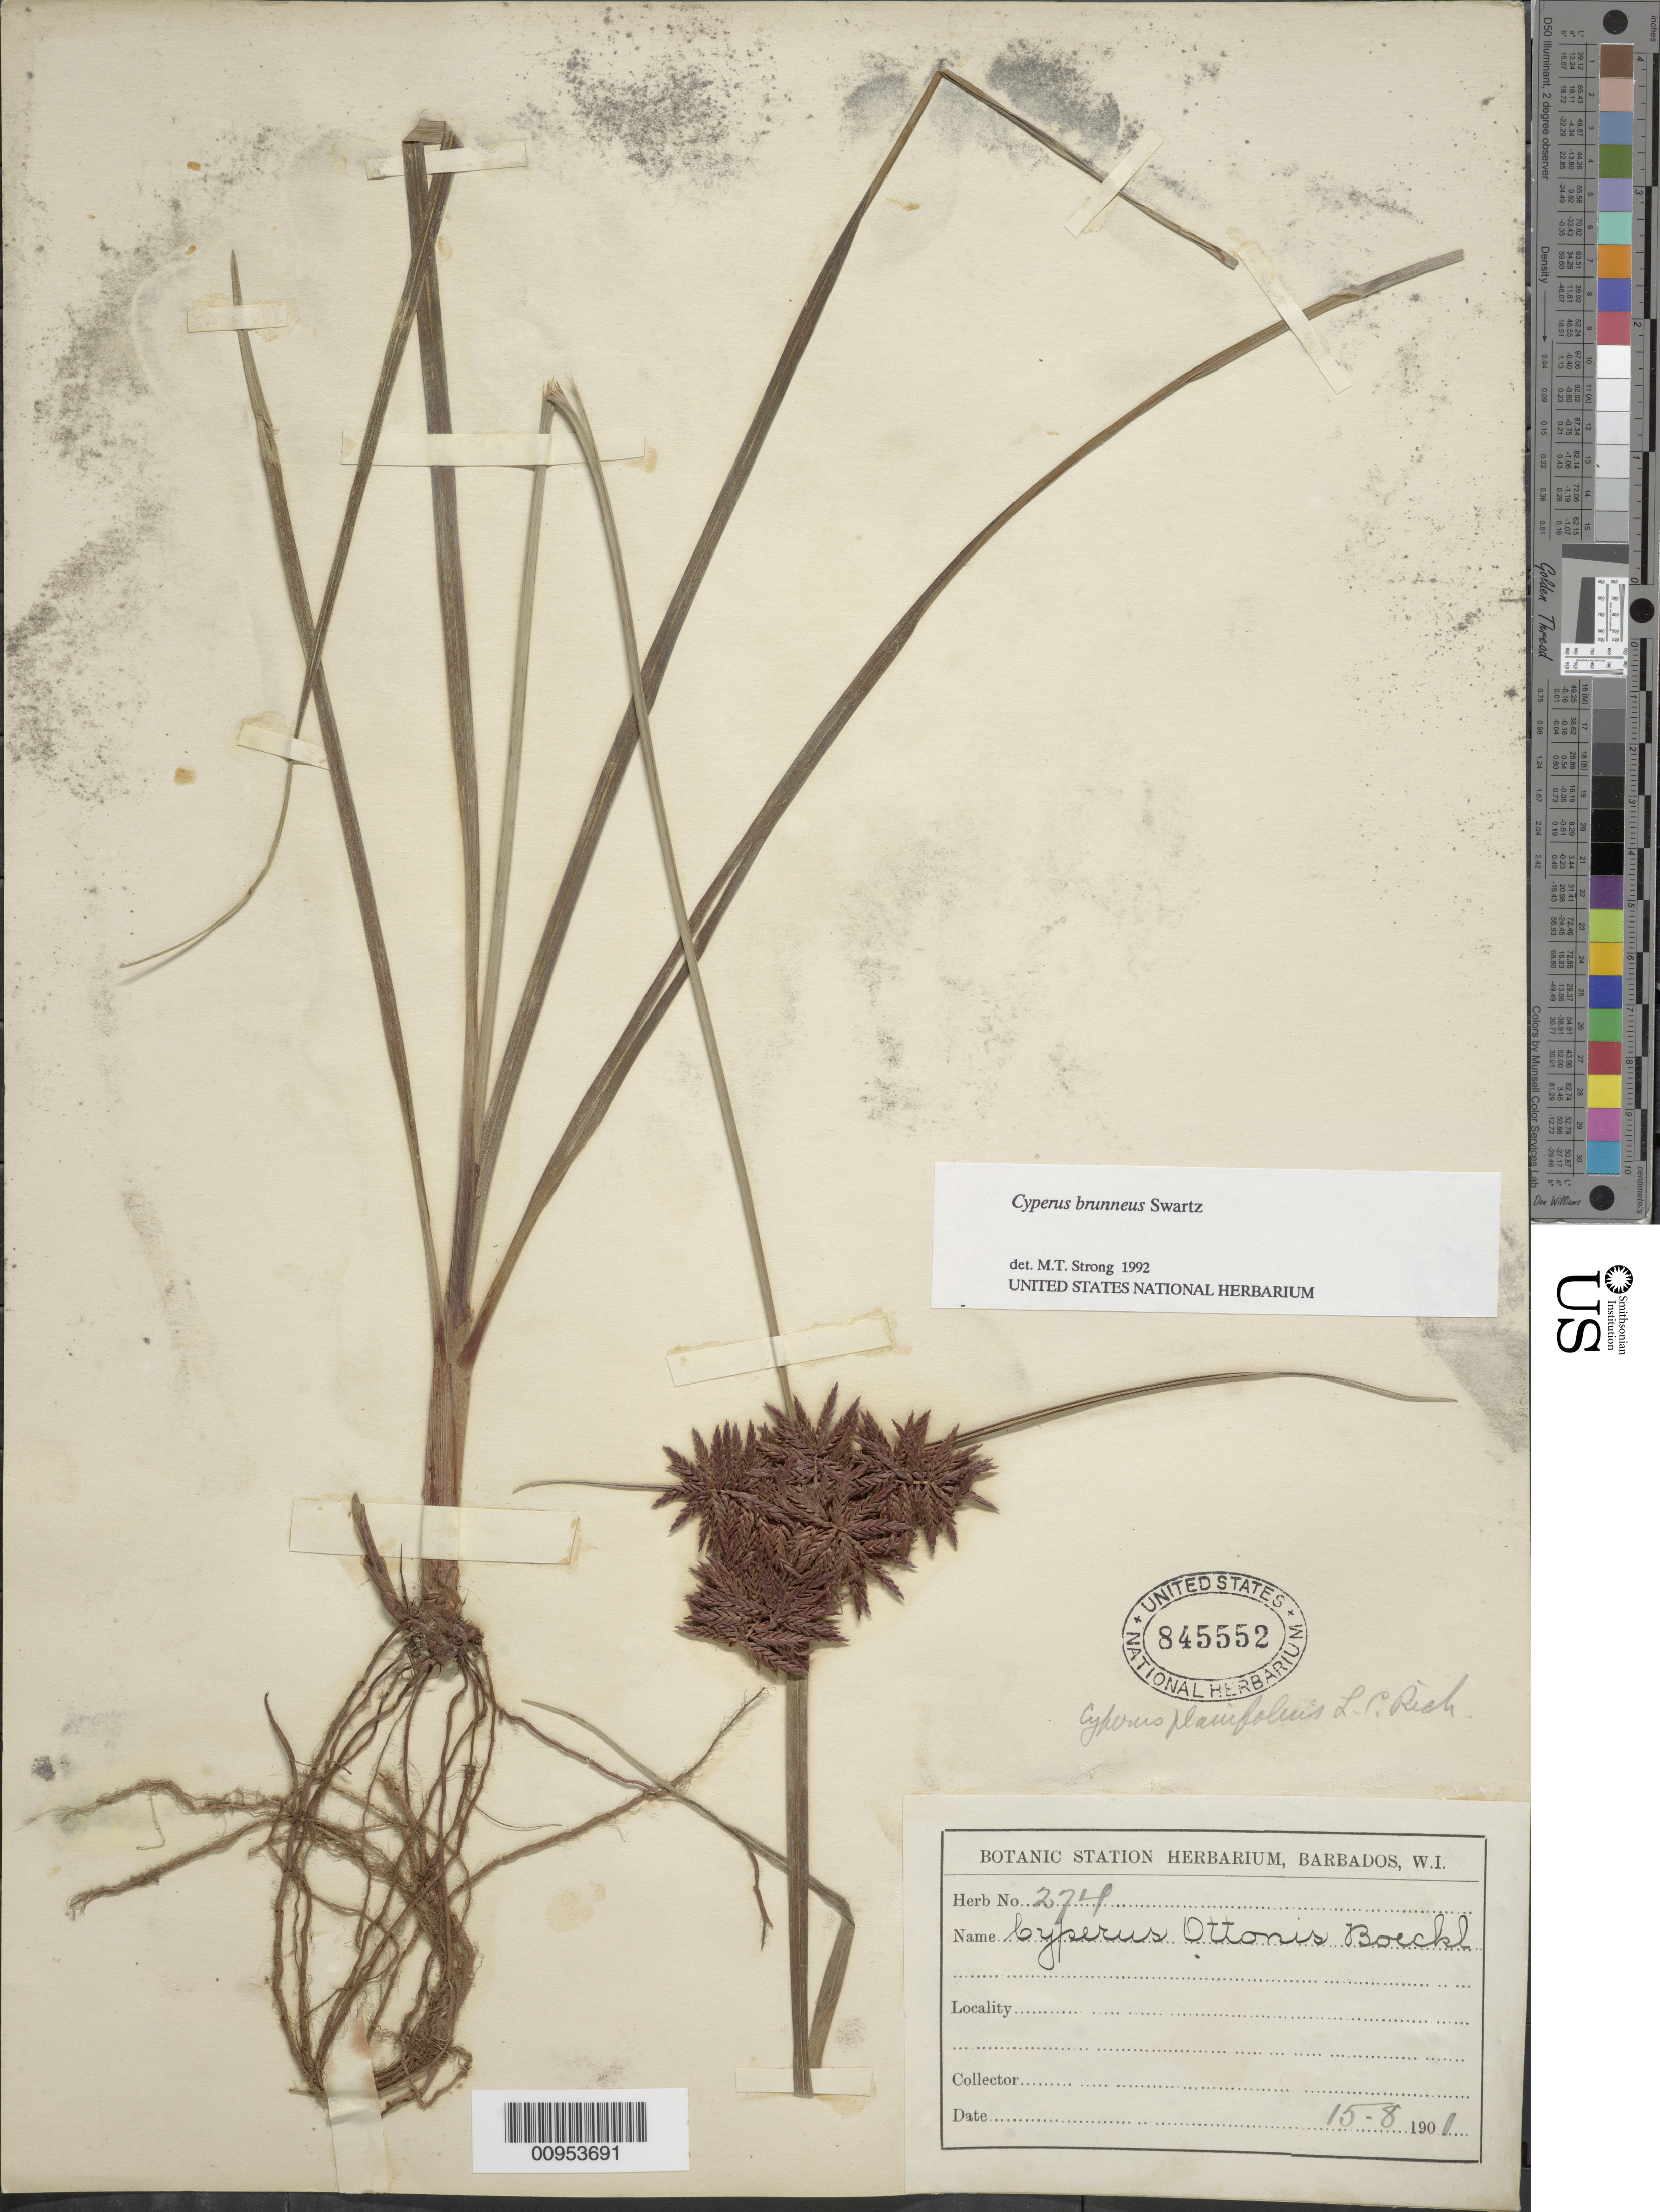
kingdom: Plantae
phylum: Tracheophyta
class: Liliopsida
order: Poales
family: Cyperaceae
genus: Cyperus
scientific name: Cyperus brunneus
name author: Sw.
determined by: Strong, M. T., (US), Smithsonian Institution - National Museum of Natural History (UNITED STATES)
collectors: ex herb. Bot. Sta. Barbados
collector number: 274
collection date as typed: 15 Aug 1901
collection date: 1901-08-15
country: Barbados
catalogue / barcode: US 845552